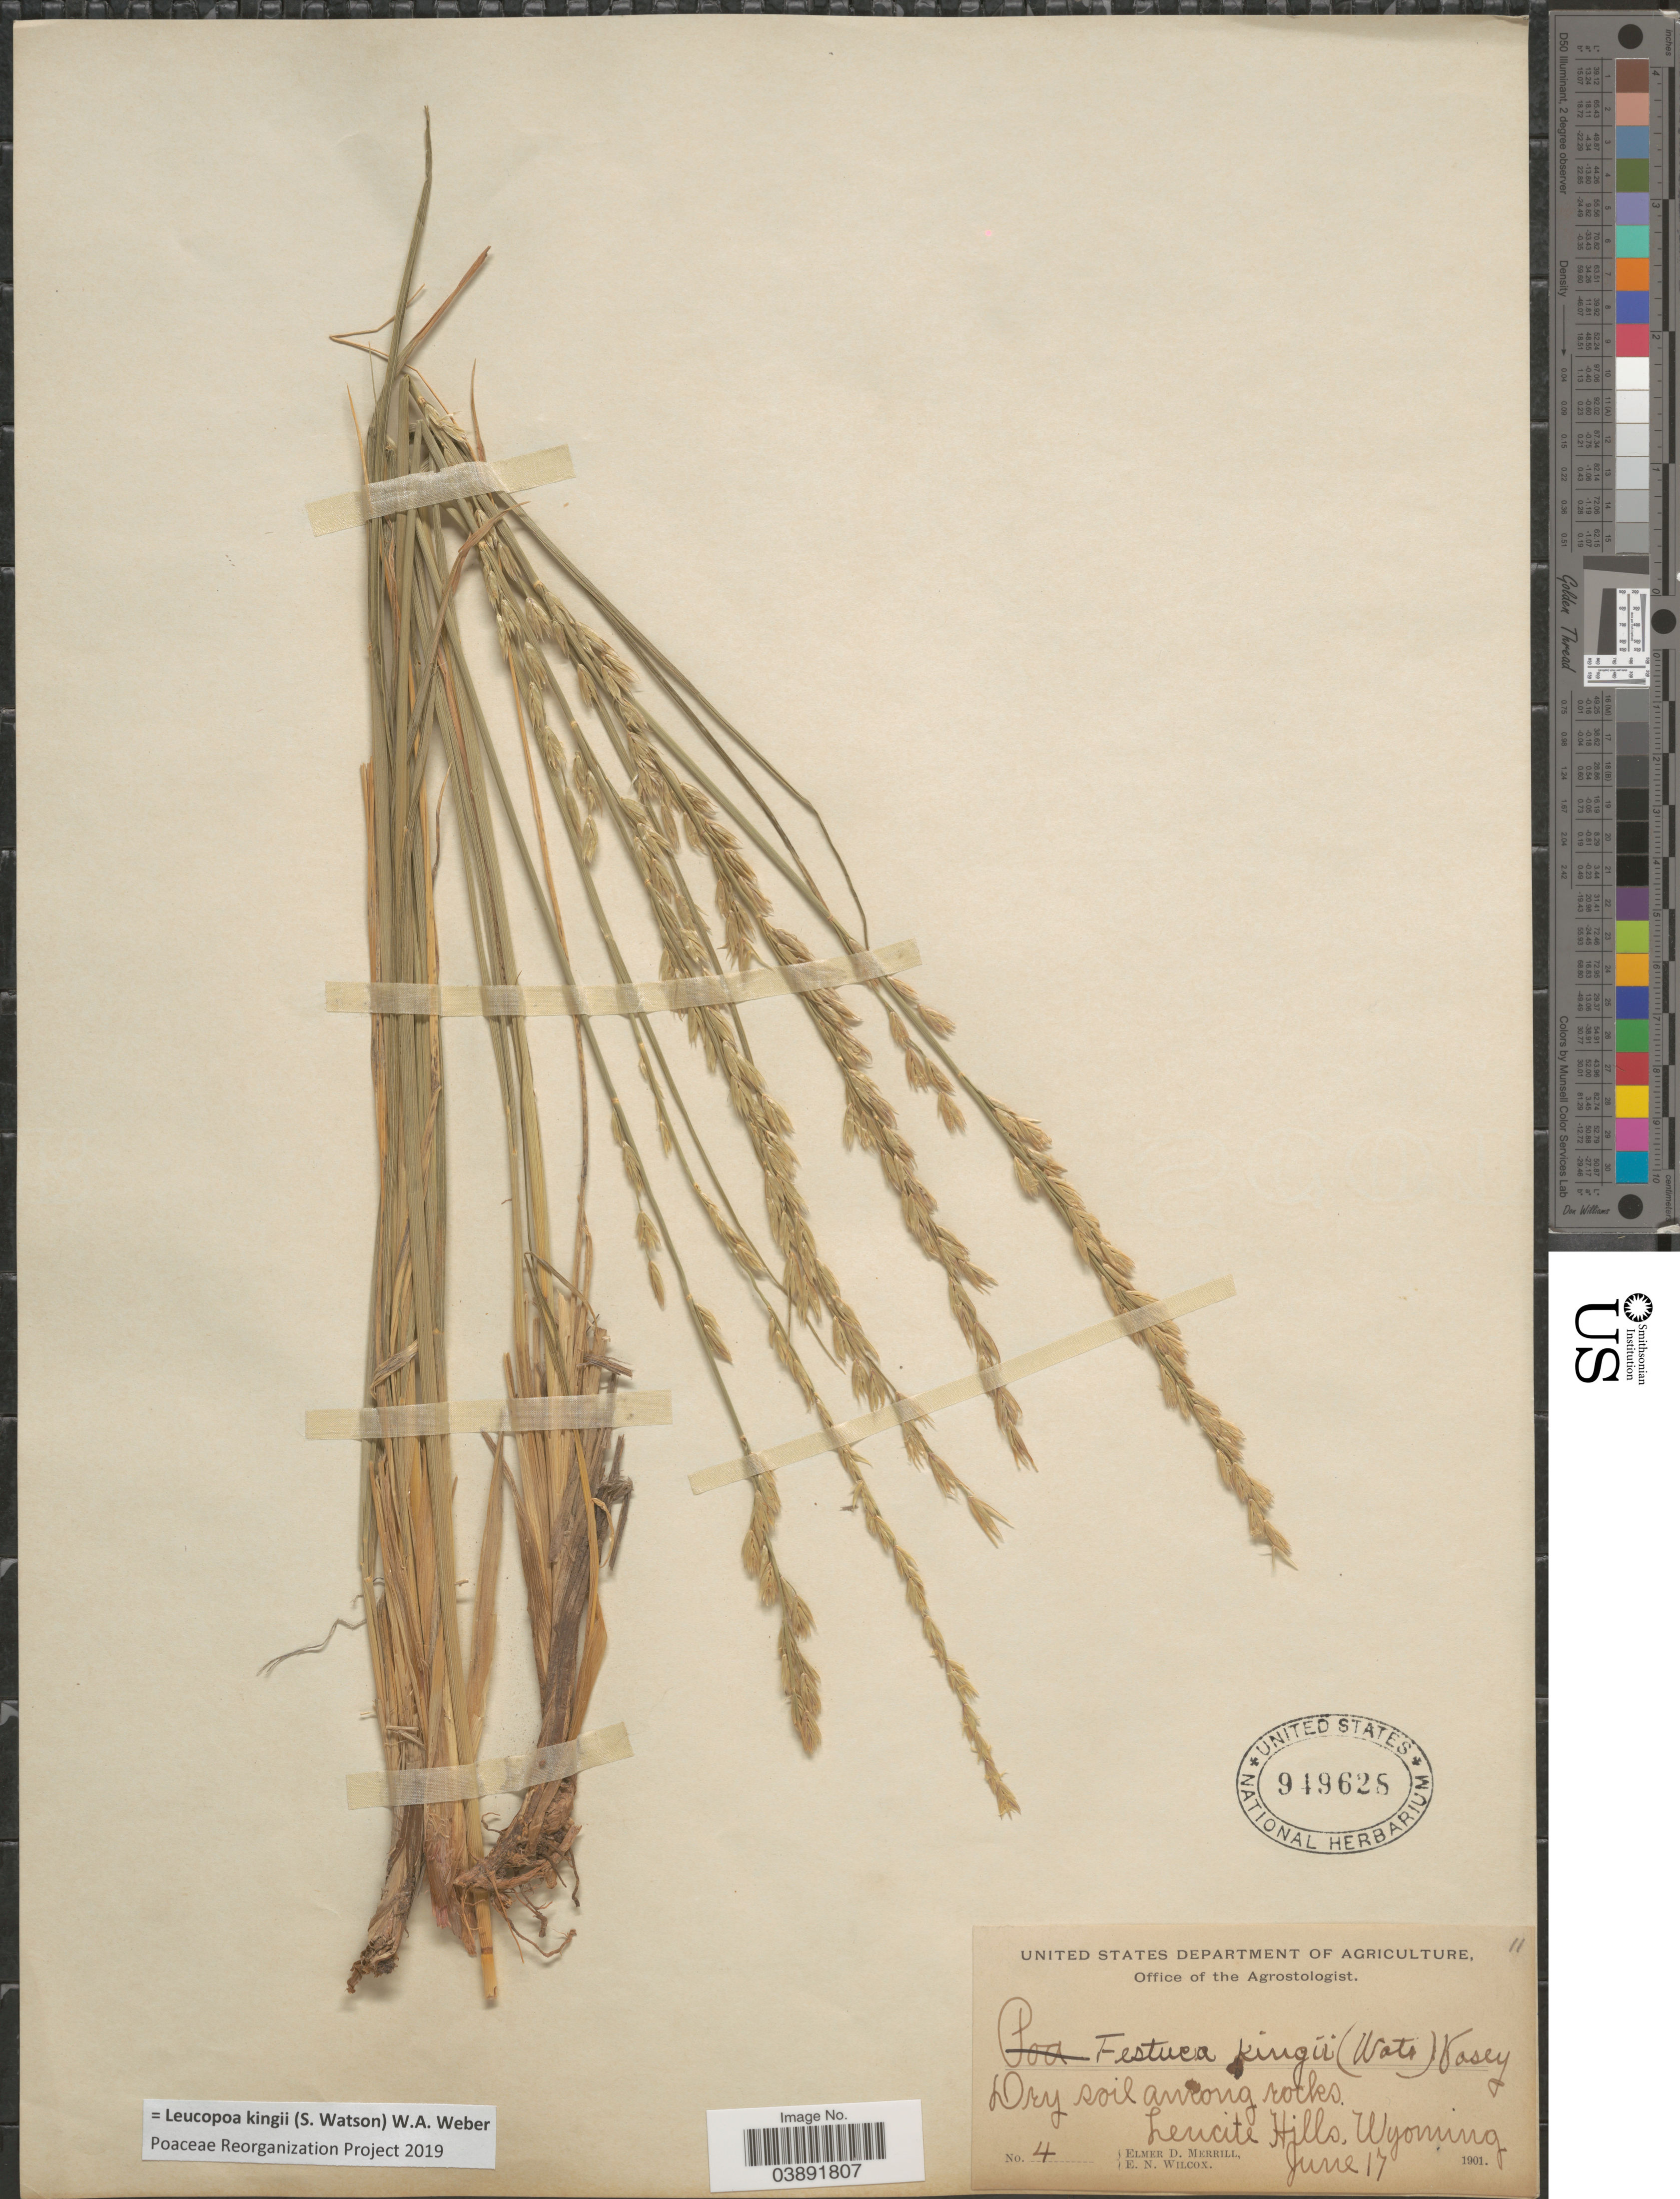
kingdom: Plantae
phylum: Tracheophyta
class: Liliopsida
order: Poales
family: Poaceae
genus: Hesperochloa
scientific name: Hesperochloa kingii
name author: (S. Watson) Rydb.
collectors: E. D. Merrill & E. Wilcox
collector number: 4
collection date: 1901-06-17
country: United States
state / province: Wyoming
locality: Leucite Hills.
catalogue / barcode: US 949628